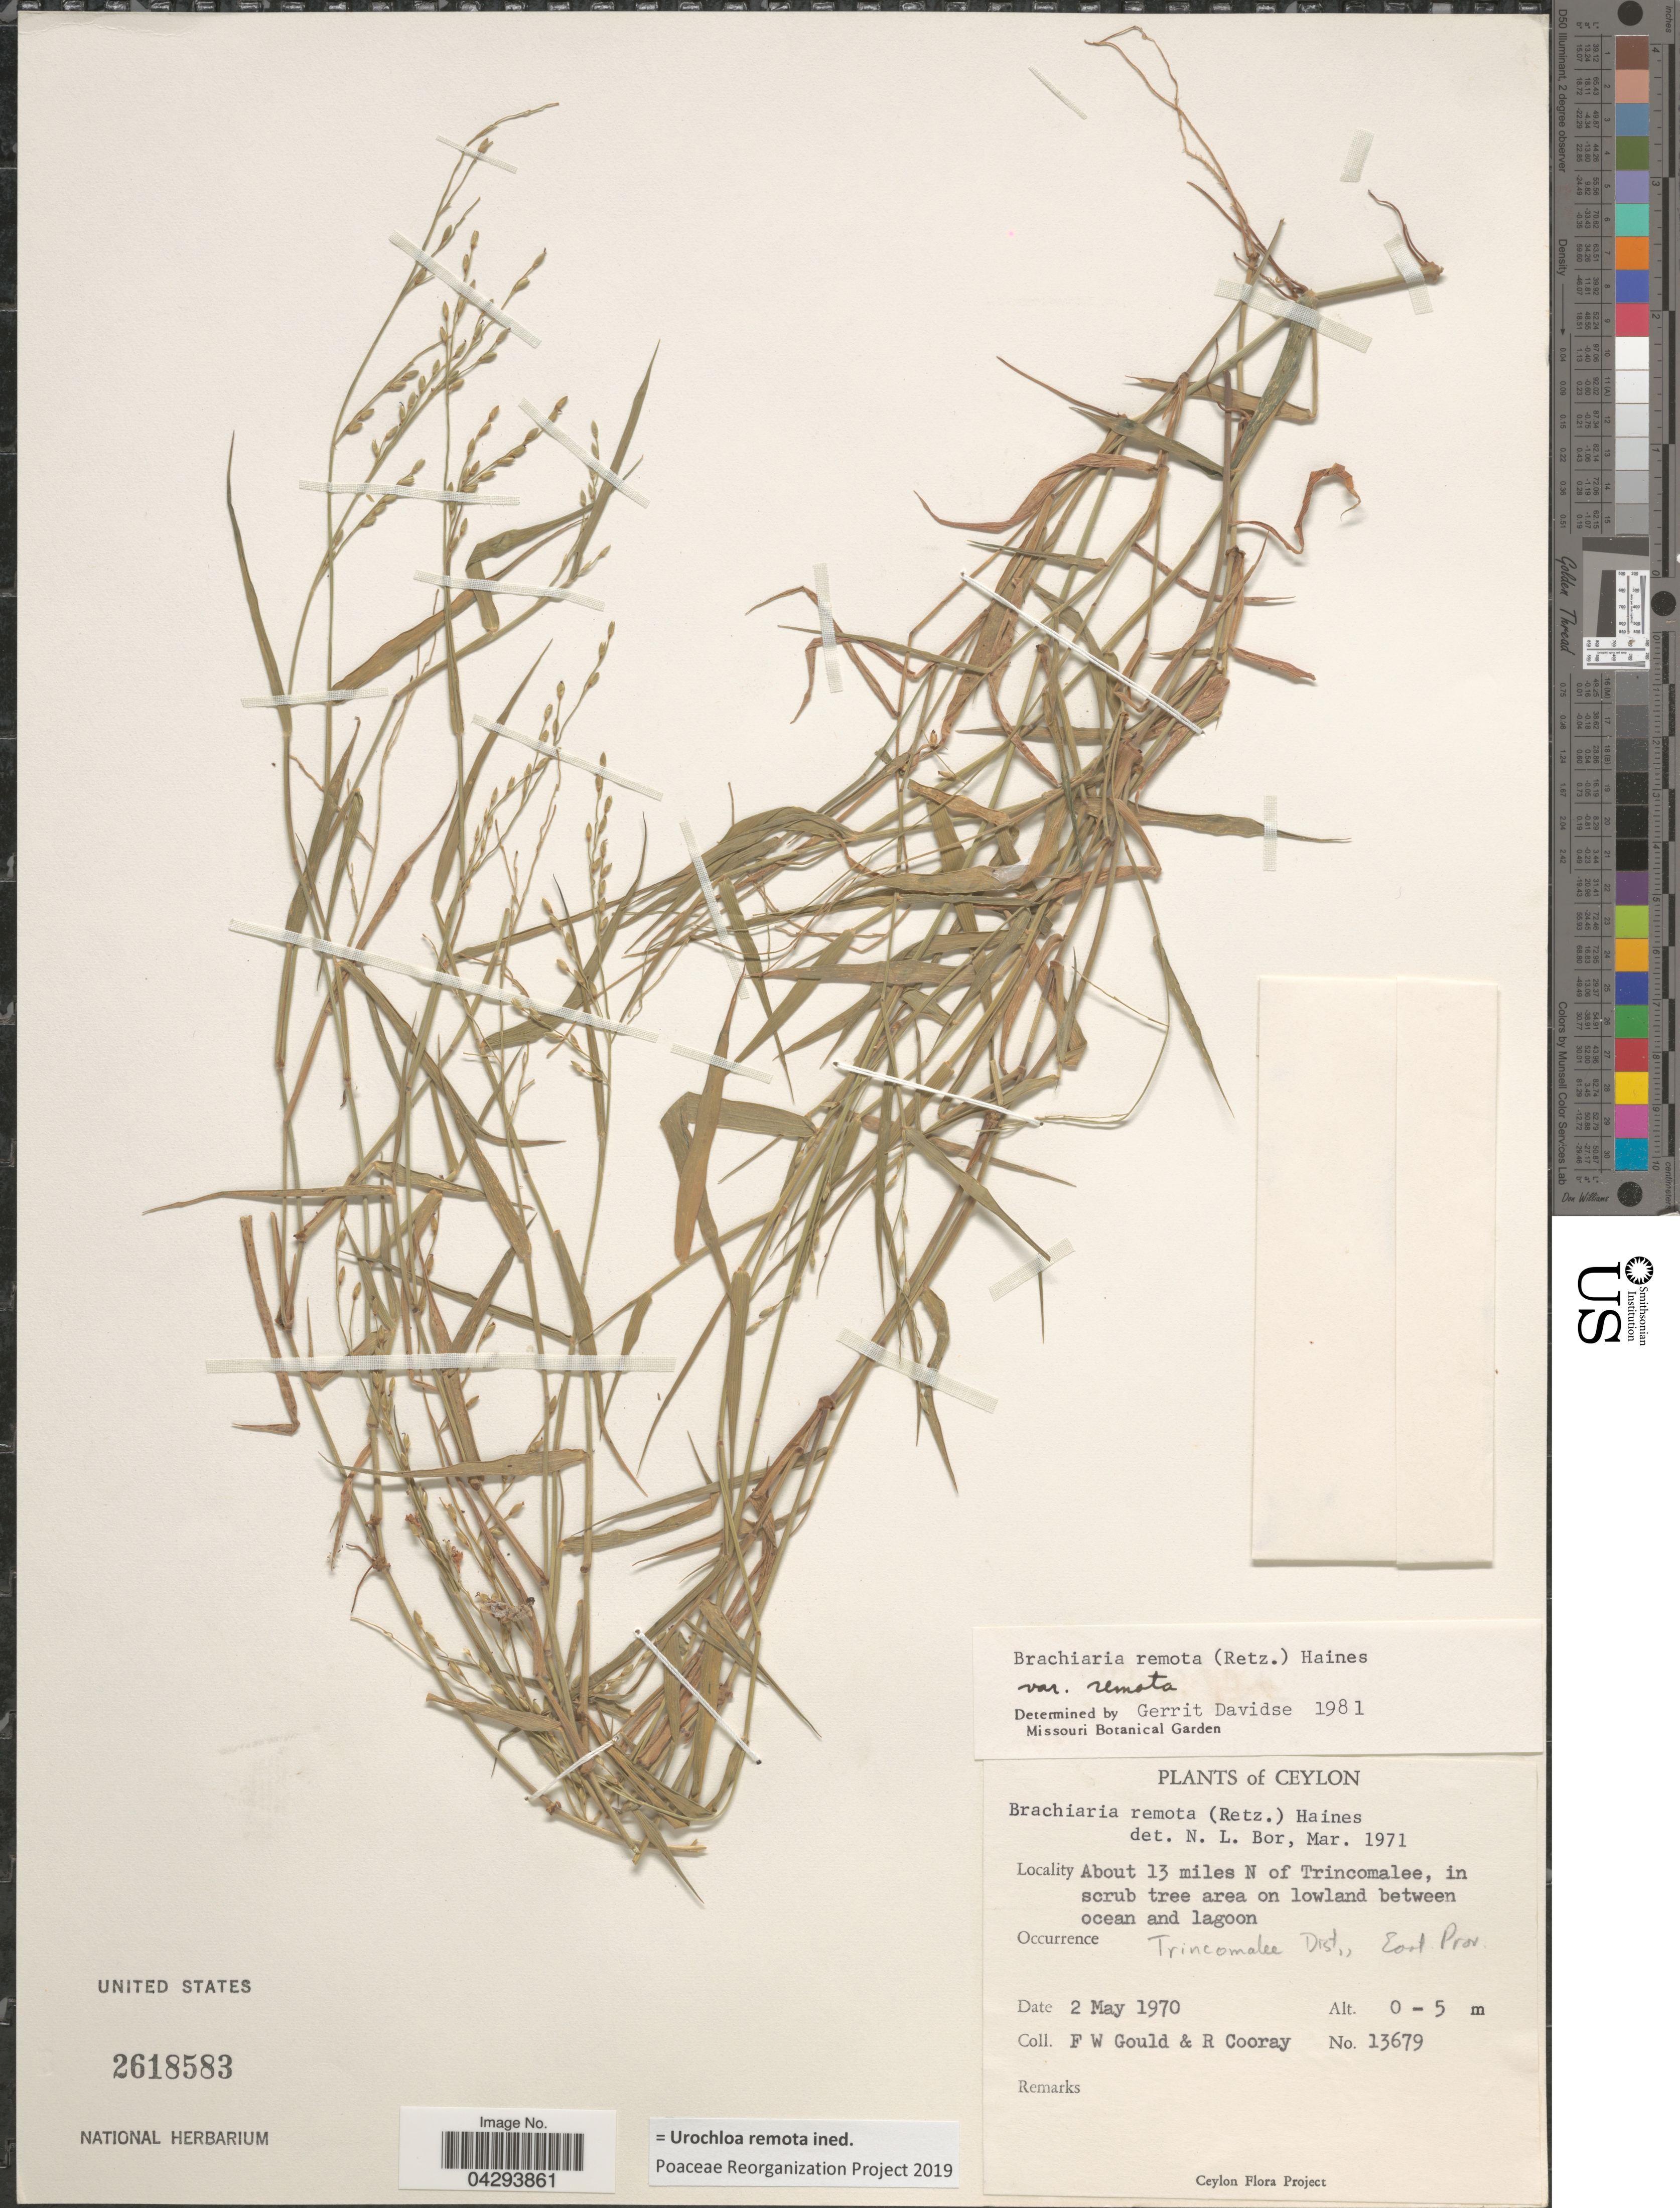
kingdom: Plantae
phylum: Tracheophyta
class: Liliopsida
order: Poales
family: Poaceae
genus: Urochloa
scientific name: Urochloa remota ined.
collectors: F. W. Gould & R. Cooray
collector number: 13679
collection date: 1970-05-02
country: Sri Lanka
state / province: Eastern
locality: Ceylon. About 13 miles N of Trincomalee, in scrub tree area on lowland between ocean and lagoon. Trincomalee Dist.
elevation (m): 0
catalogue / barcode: US 2618583